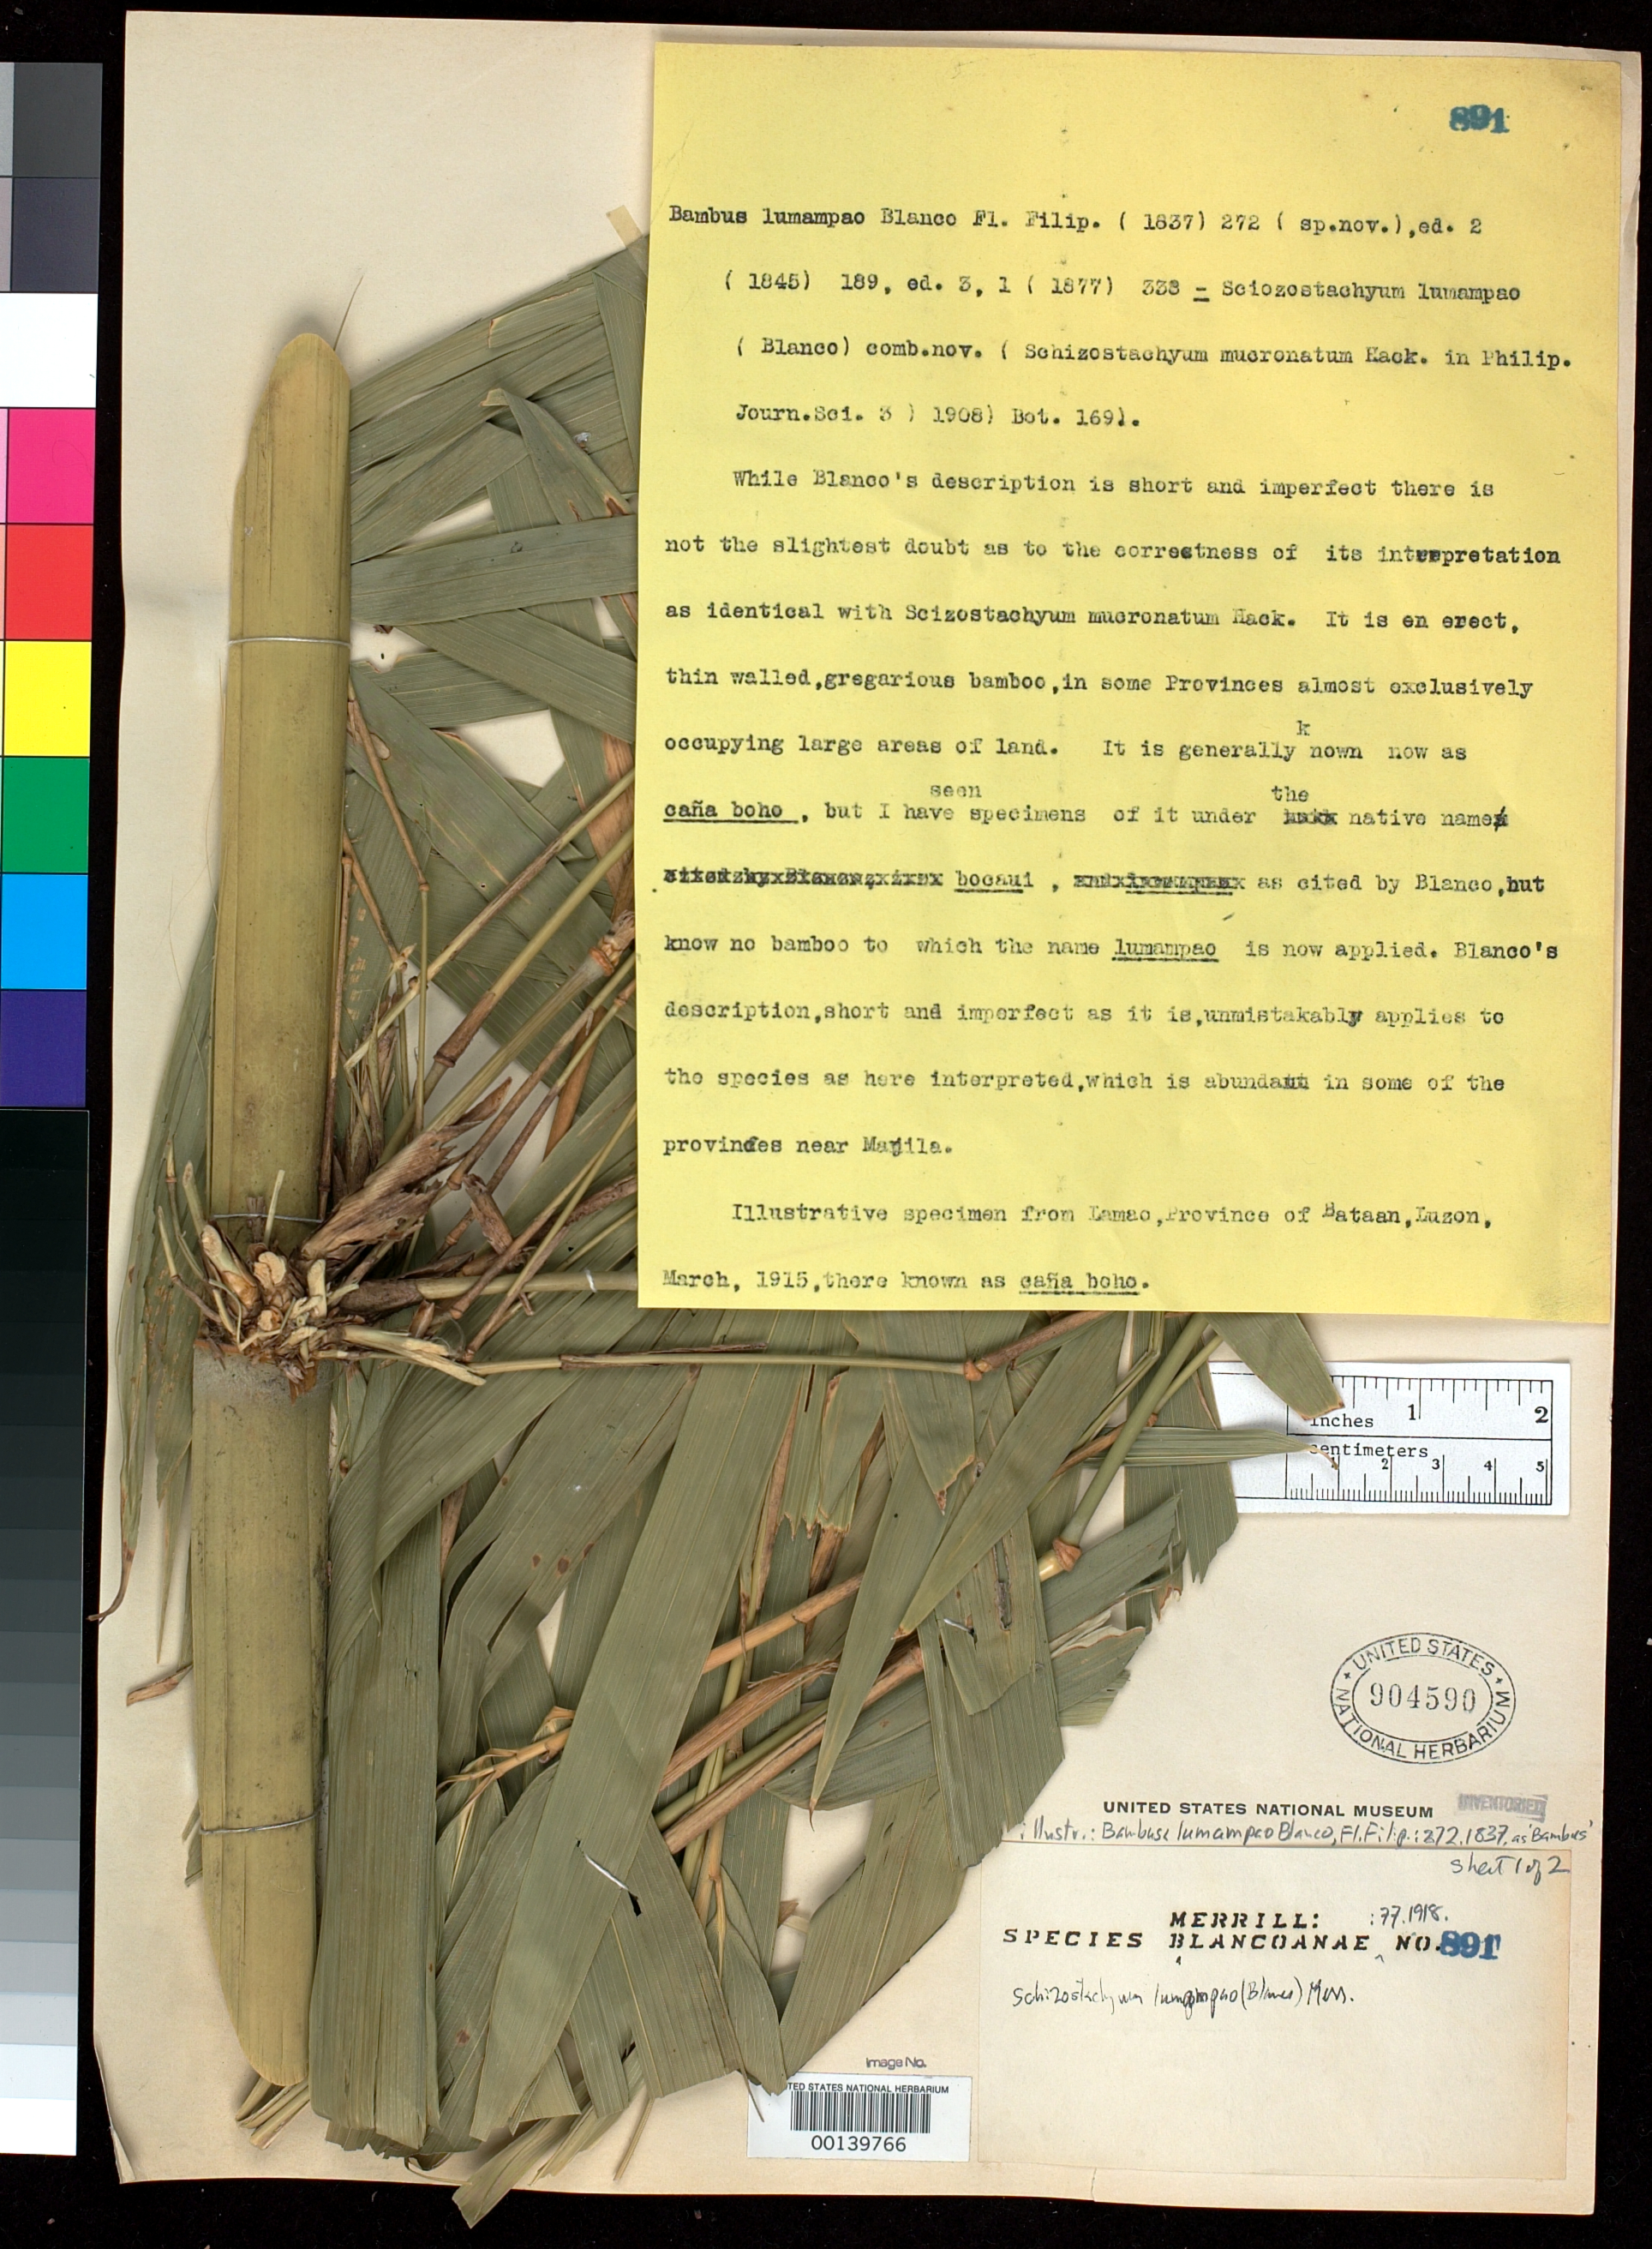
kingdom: Plantae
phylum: Tracheophyta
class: Liliopsida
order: Poales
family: Poaceae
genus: Schizostachyum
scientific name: Schizostachyum lumampao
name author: (Blanco) Merr.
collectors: E. D. Merrill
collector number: Sp. Blancoan. 0891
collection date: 1915-03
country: Philippines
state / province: Central Luzon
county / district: Bataan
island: Luzon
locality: Lamao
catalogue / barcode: US 904590